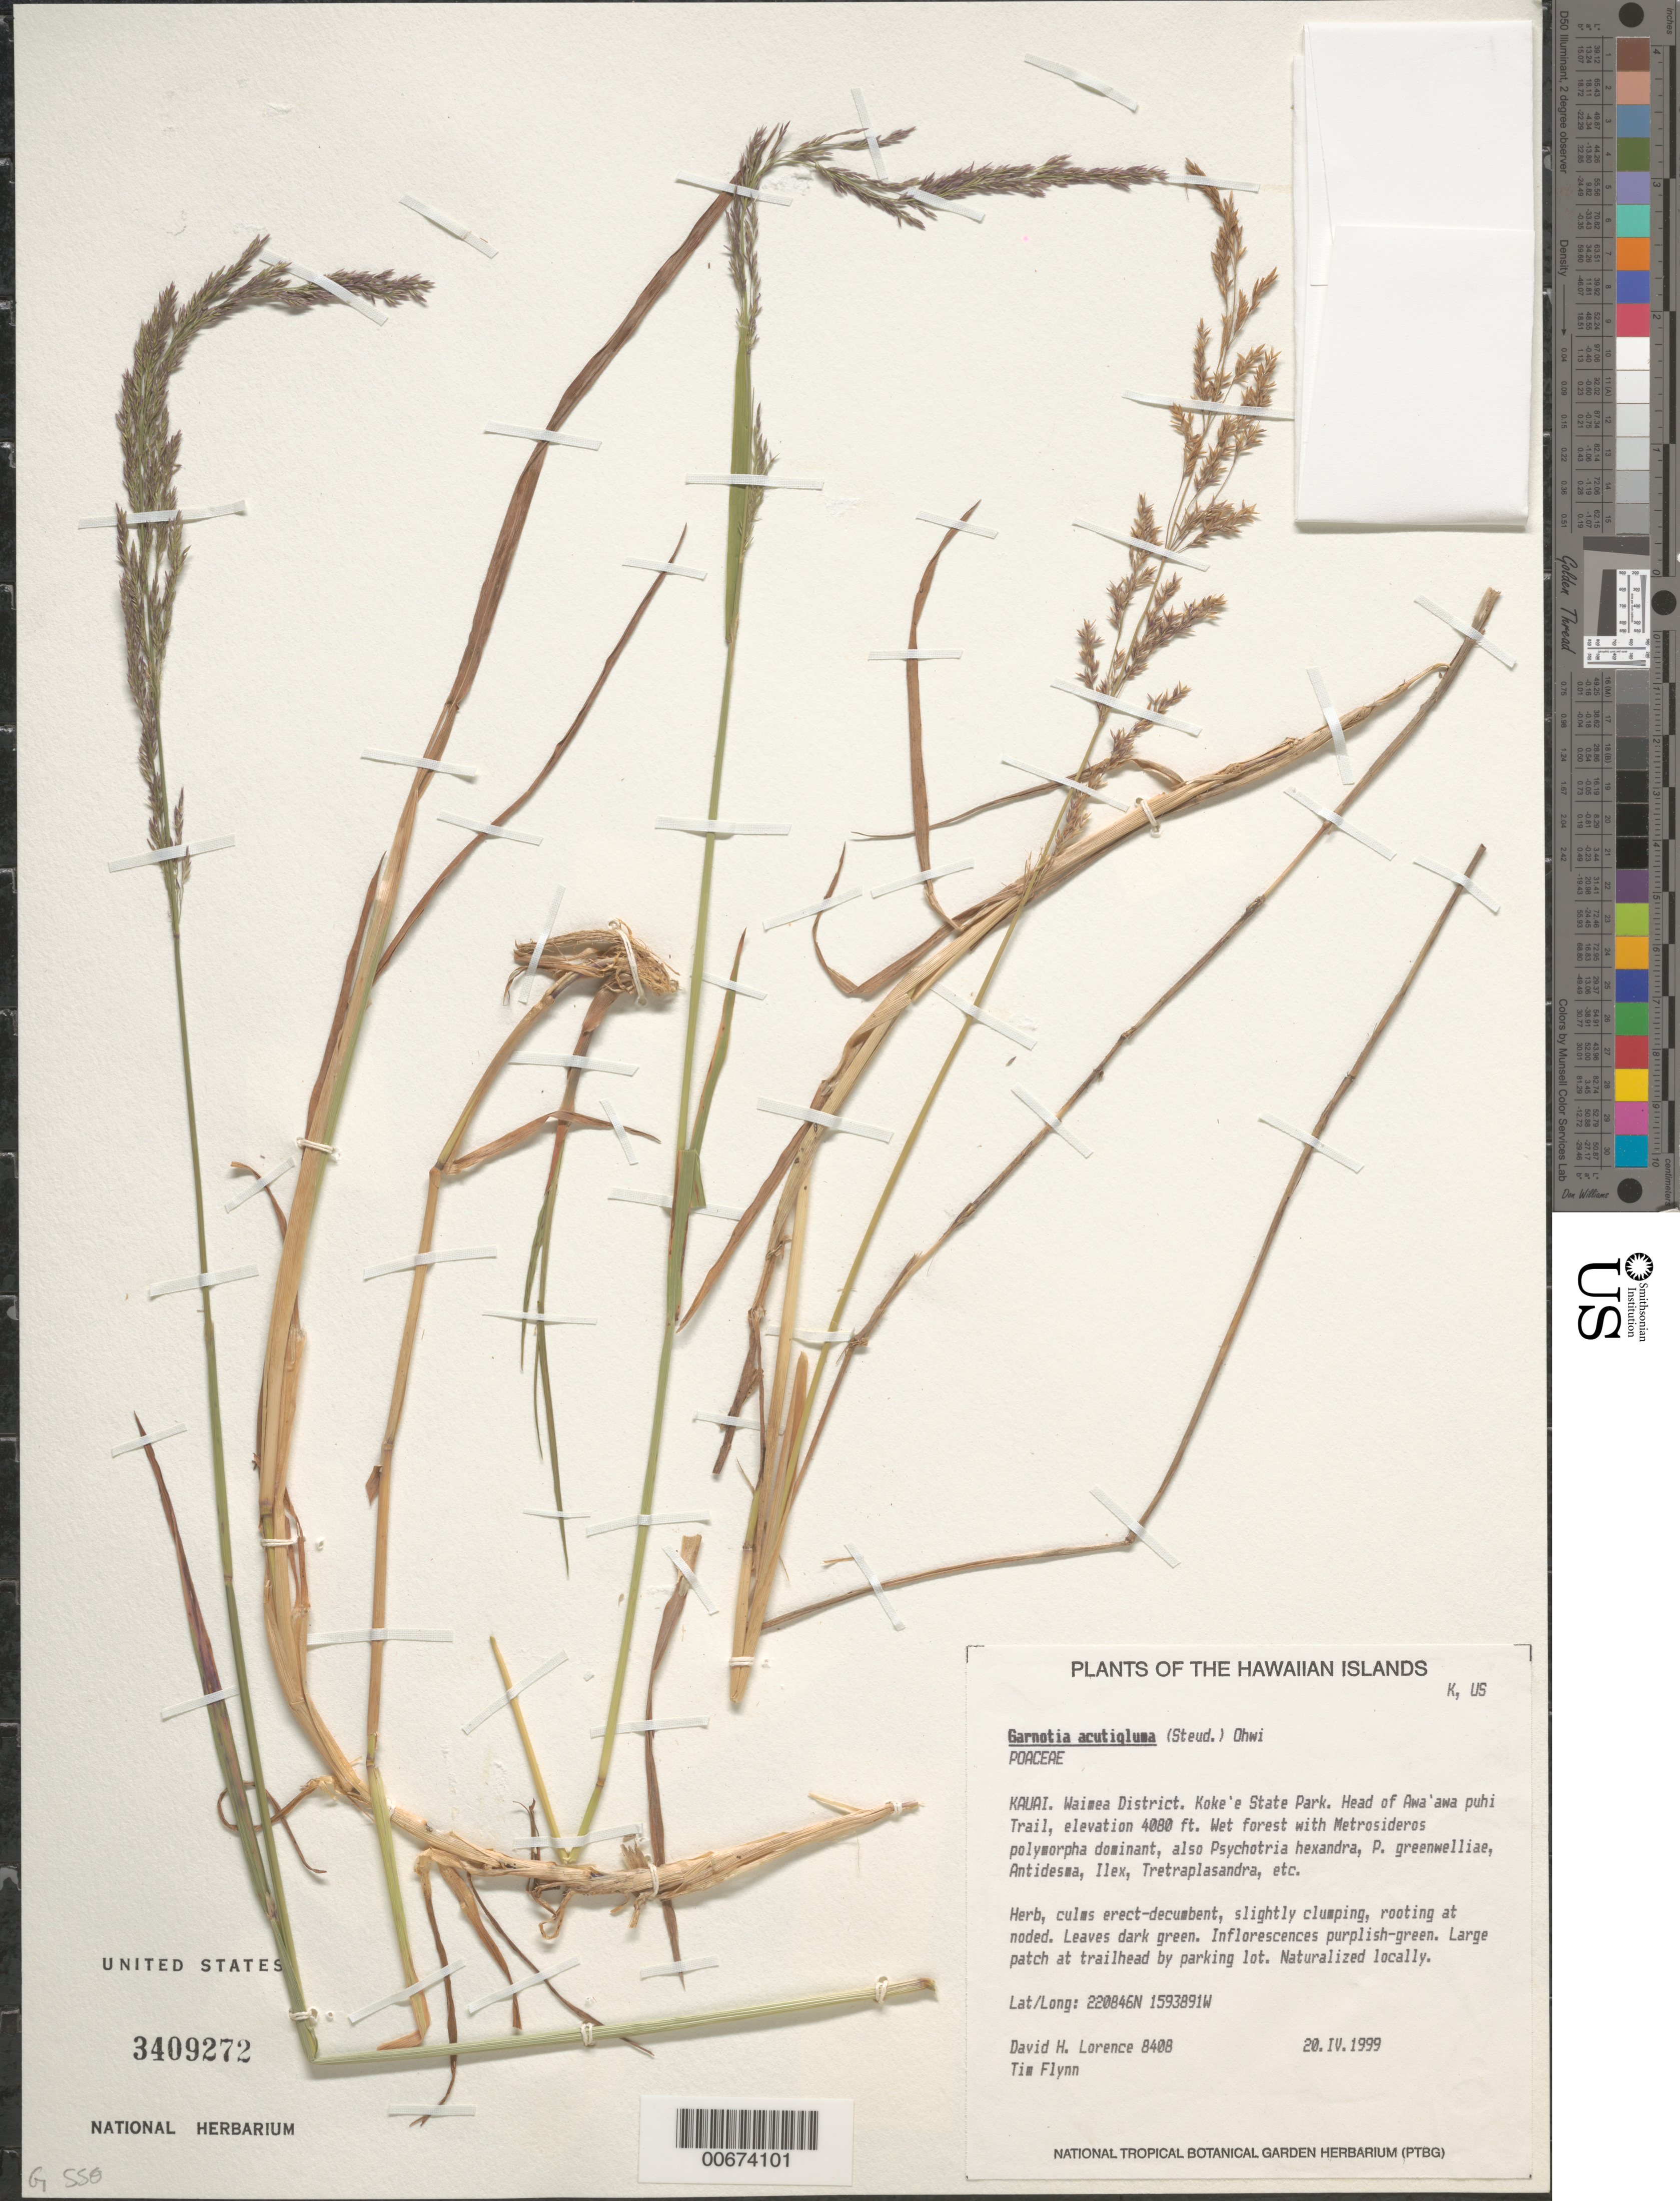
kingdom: Plantae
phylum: Tracheophyta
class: Liliopsida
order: Poales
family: Poaceae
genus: Agrostis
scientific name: Agrostis stolonifera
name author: L.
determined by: Clayton, W. D.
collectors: D. Lorence & T. W. Flynn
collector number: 8408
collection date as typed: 20 Apr 1999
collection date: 1999-04-20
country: United States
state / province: Hawaii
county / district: Kauai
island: Kaua'i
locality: Waimea District, Koke'e State Park. Head of Awa'awa puhi Trail.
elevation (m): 1244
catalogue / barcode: US 3409272